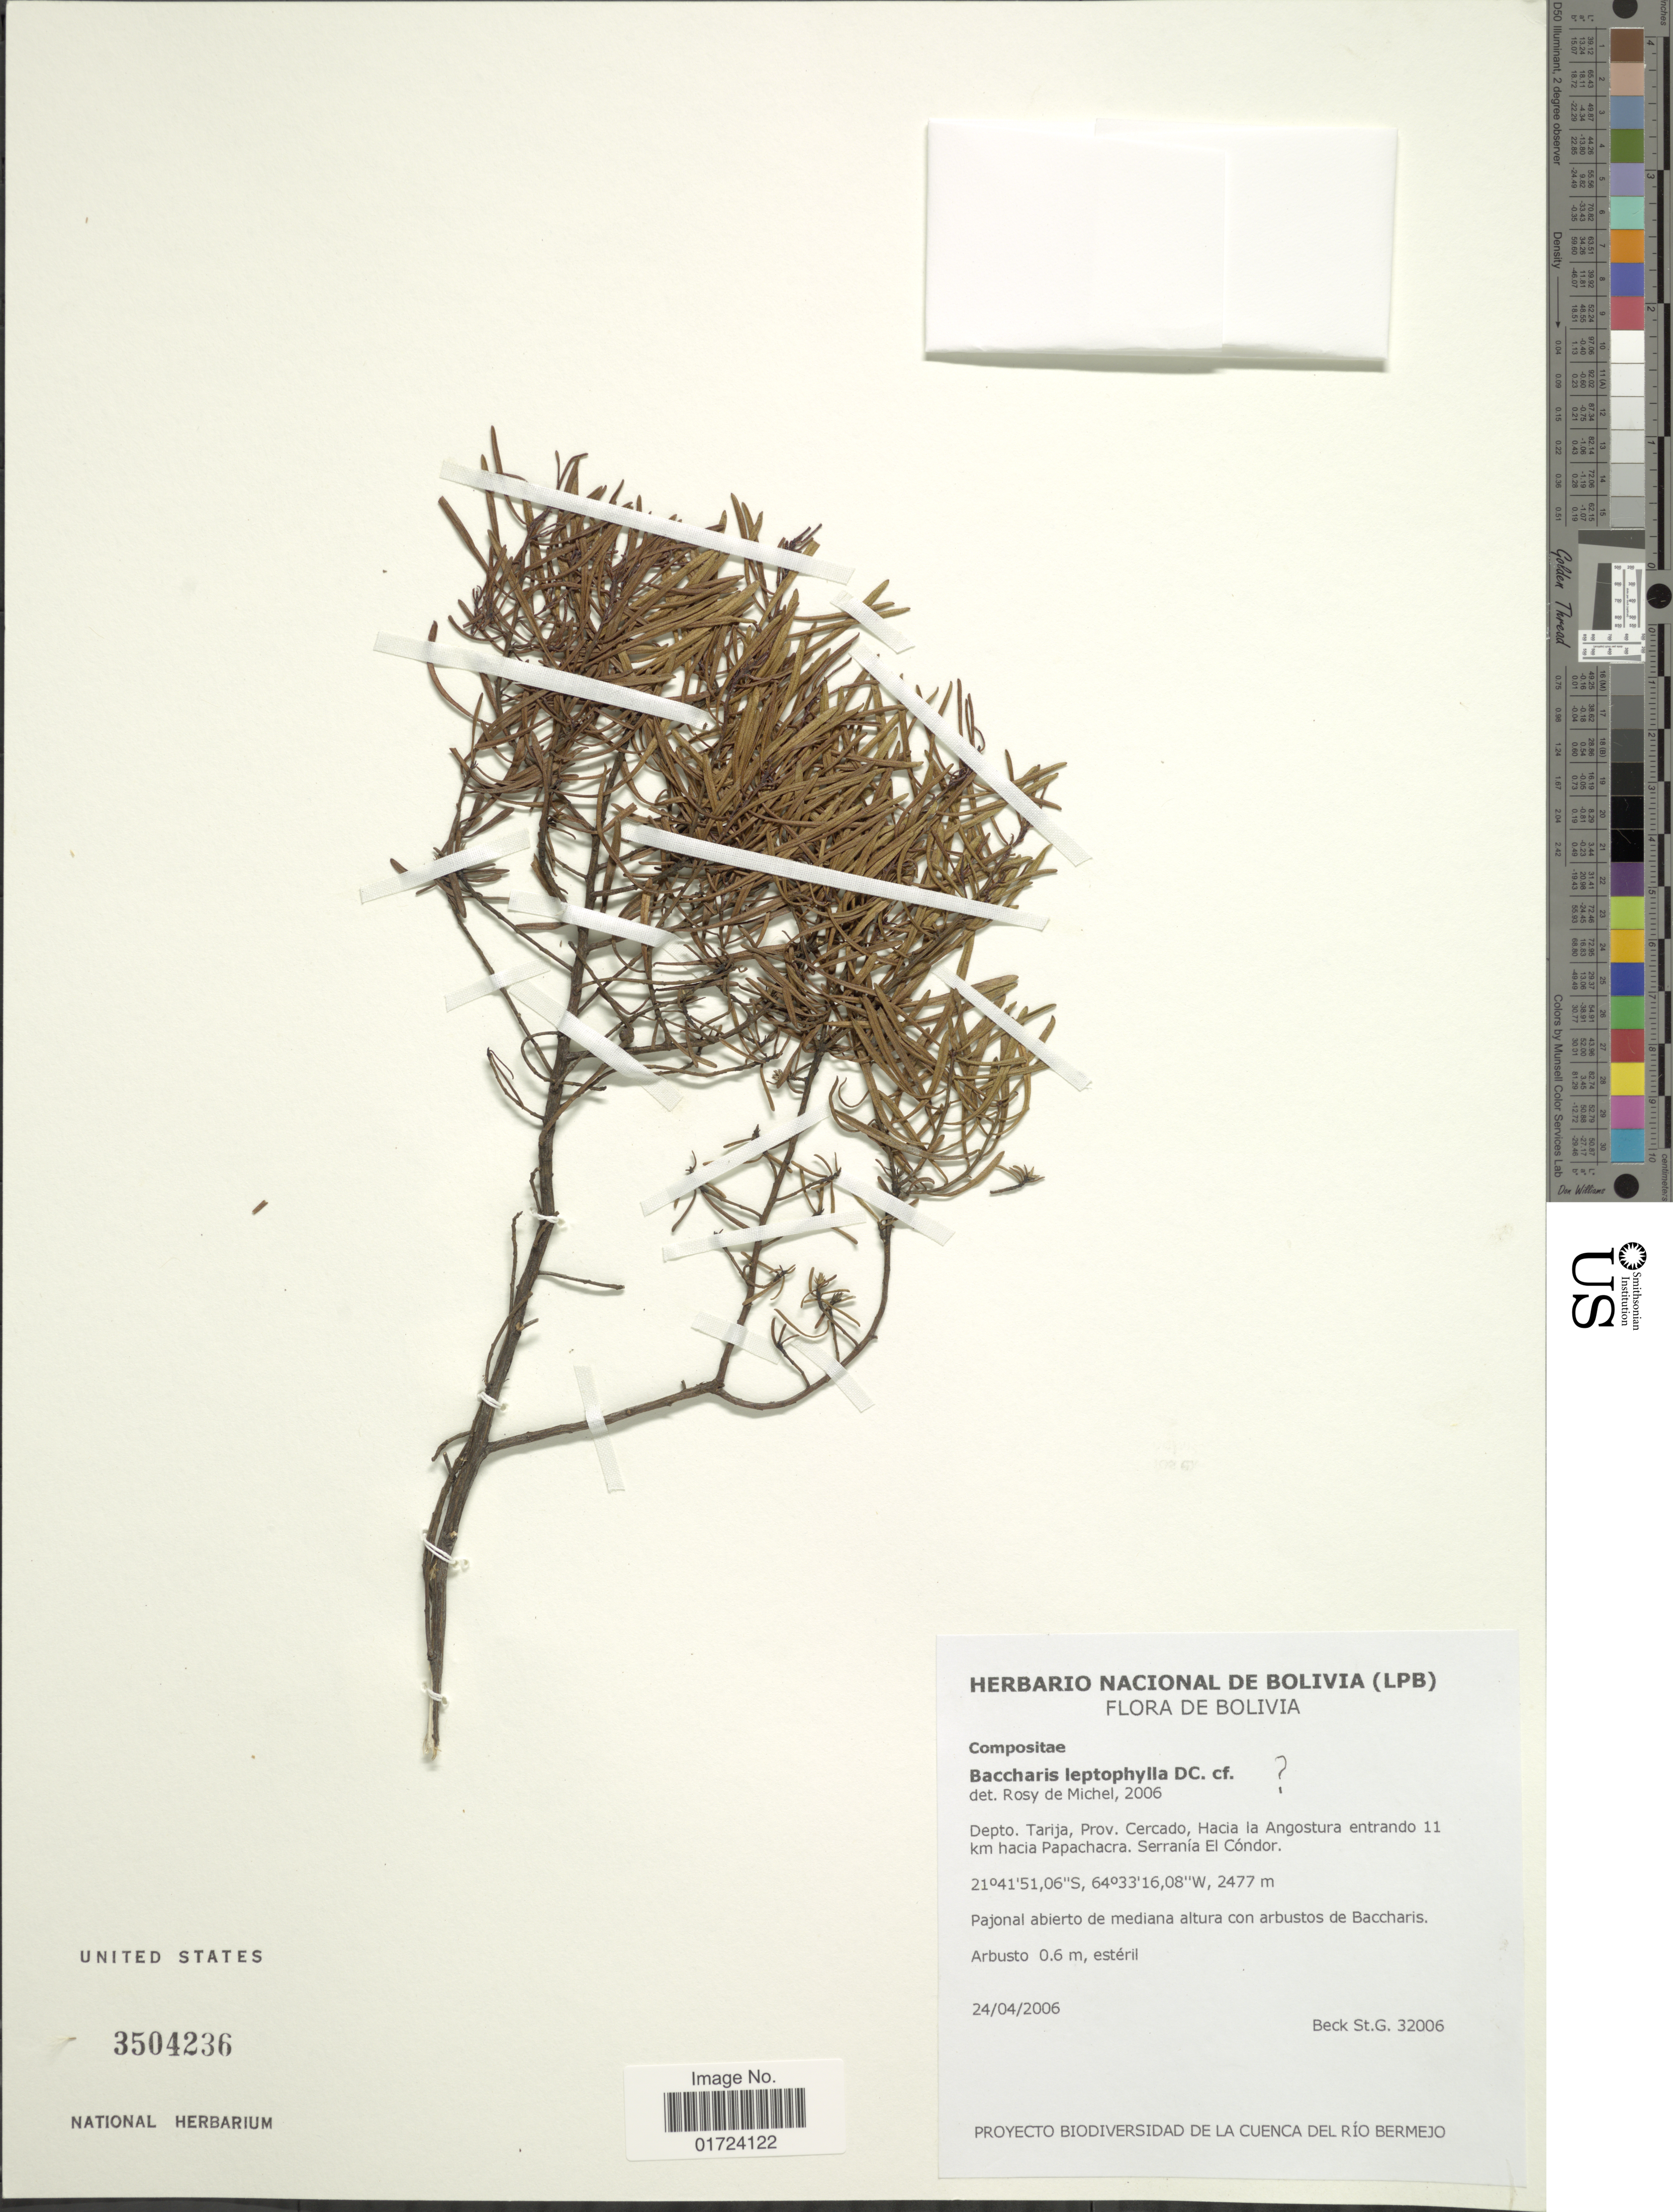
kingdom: Plantae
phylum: Tracheophyta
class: Magnoliopsida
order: Asterales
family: Asteraceae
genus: Baccharis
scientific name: Baccharis sp.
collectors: S. G. Beck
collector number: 32006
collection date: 2006-04-24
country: Bolivia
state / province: Tarija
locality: Depto. Tarija, Prov. Cercado. Hacia la Angostura entrando 11 km hacia Papachacra, Serrania El Condor.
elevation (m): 2477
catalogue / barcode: US 3504236